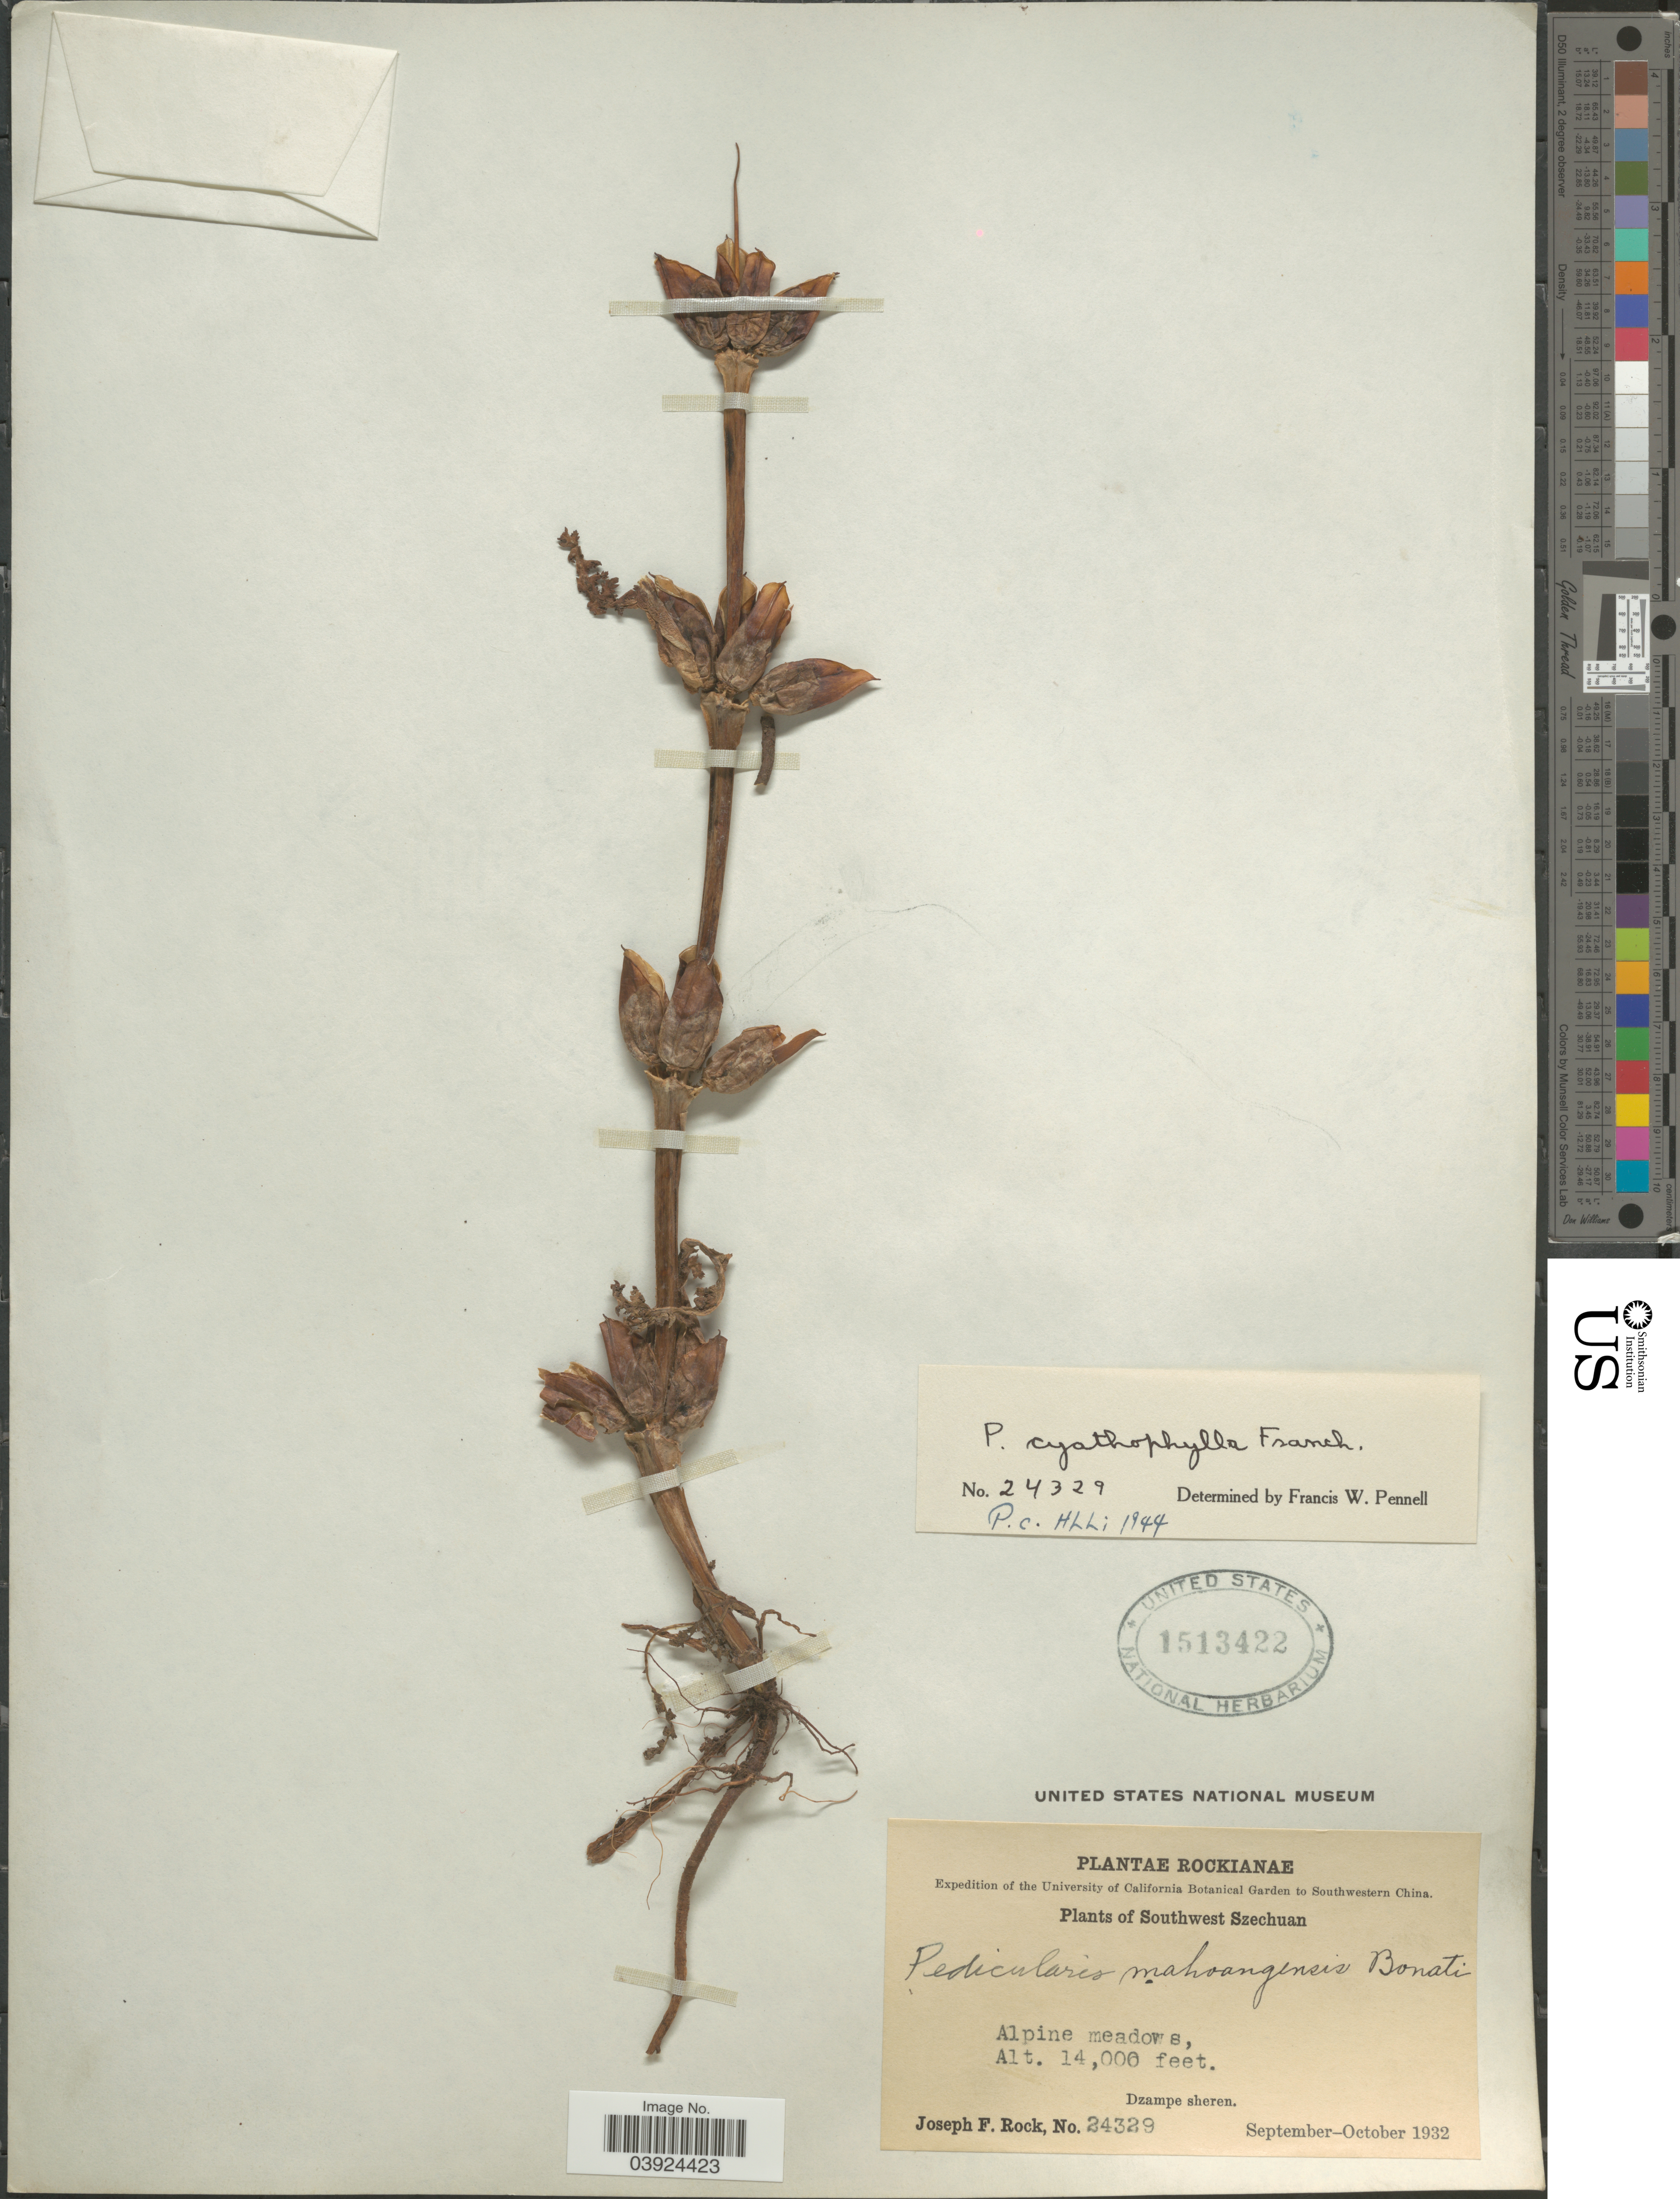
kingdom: Plantae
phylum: Tracheophyta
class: Magnoliopsida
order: Lamiales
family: Orobanchaceae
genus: Pedicularis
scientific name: Pedicularis cyathophylla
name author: Franch.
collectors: J. F. Rock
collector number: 24329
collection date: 1932-09/1932-10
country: China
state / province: Sichuan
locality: Southwestern China. Southwest Szechuan. Dzampe sheren.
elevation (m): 4267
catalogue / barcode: US 1513422